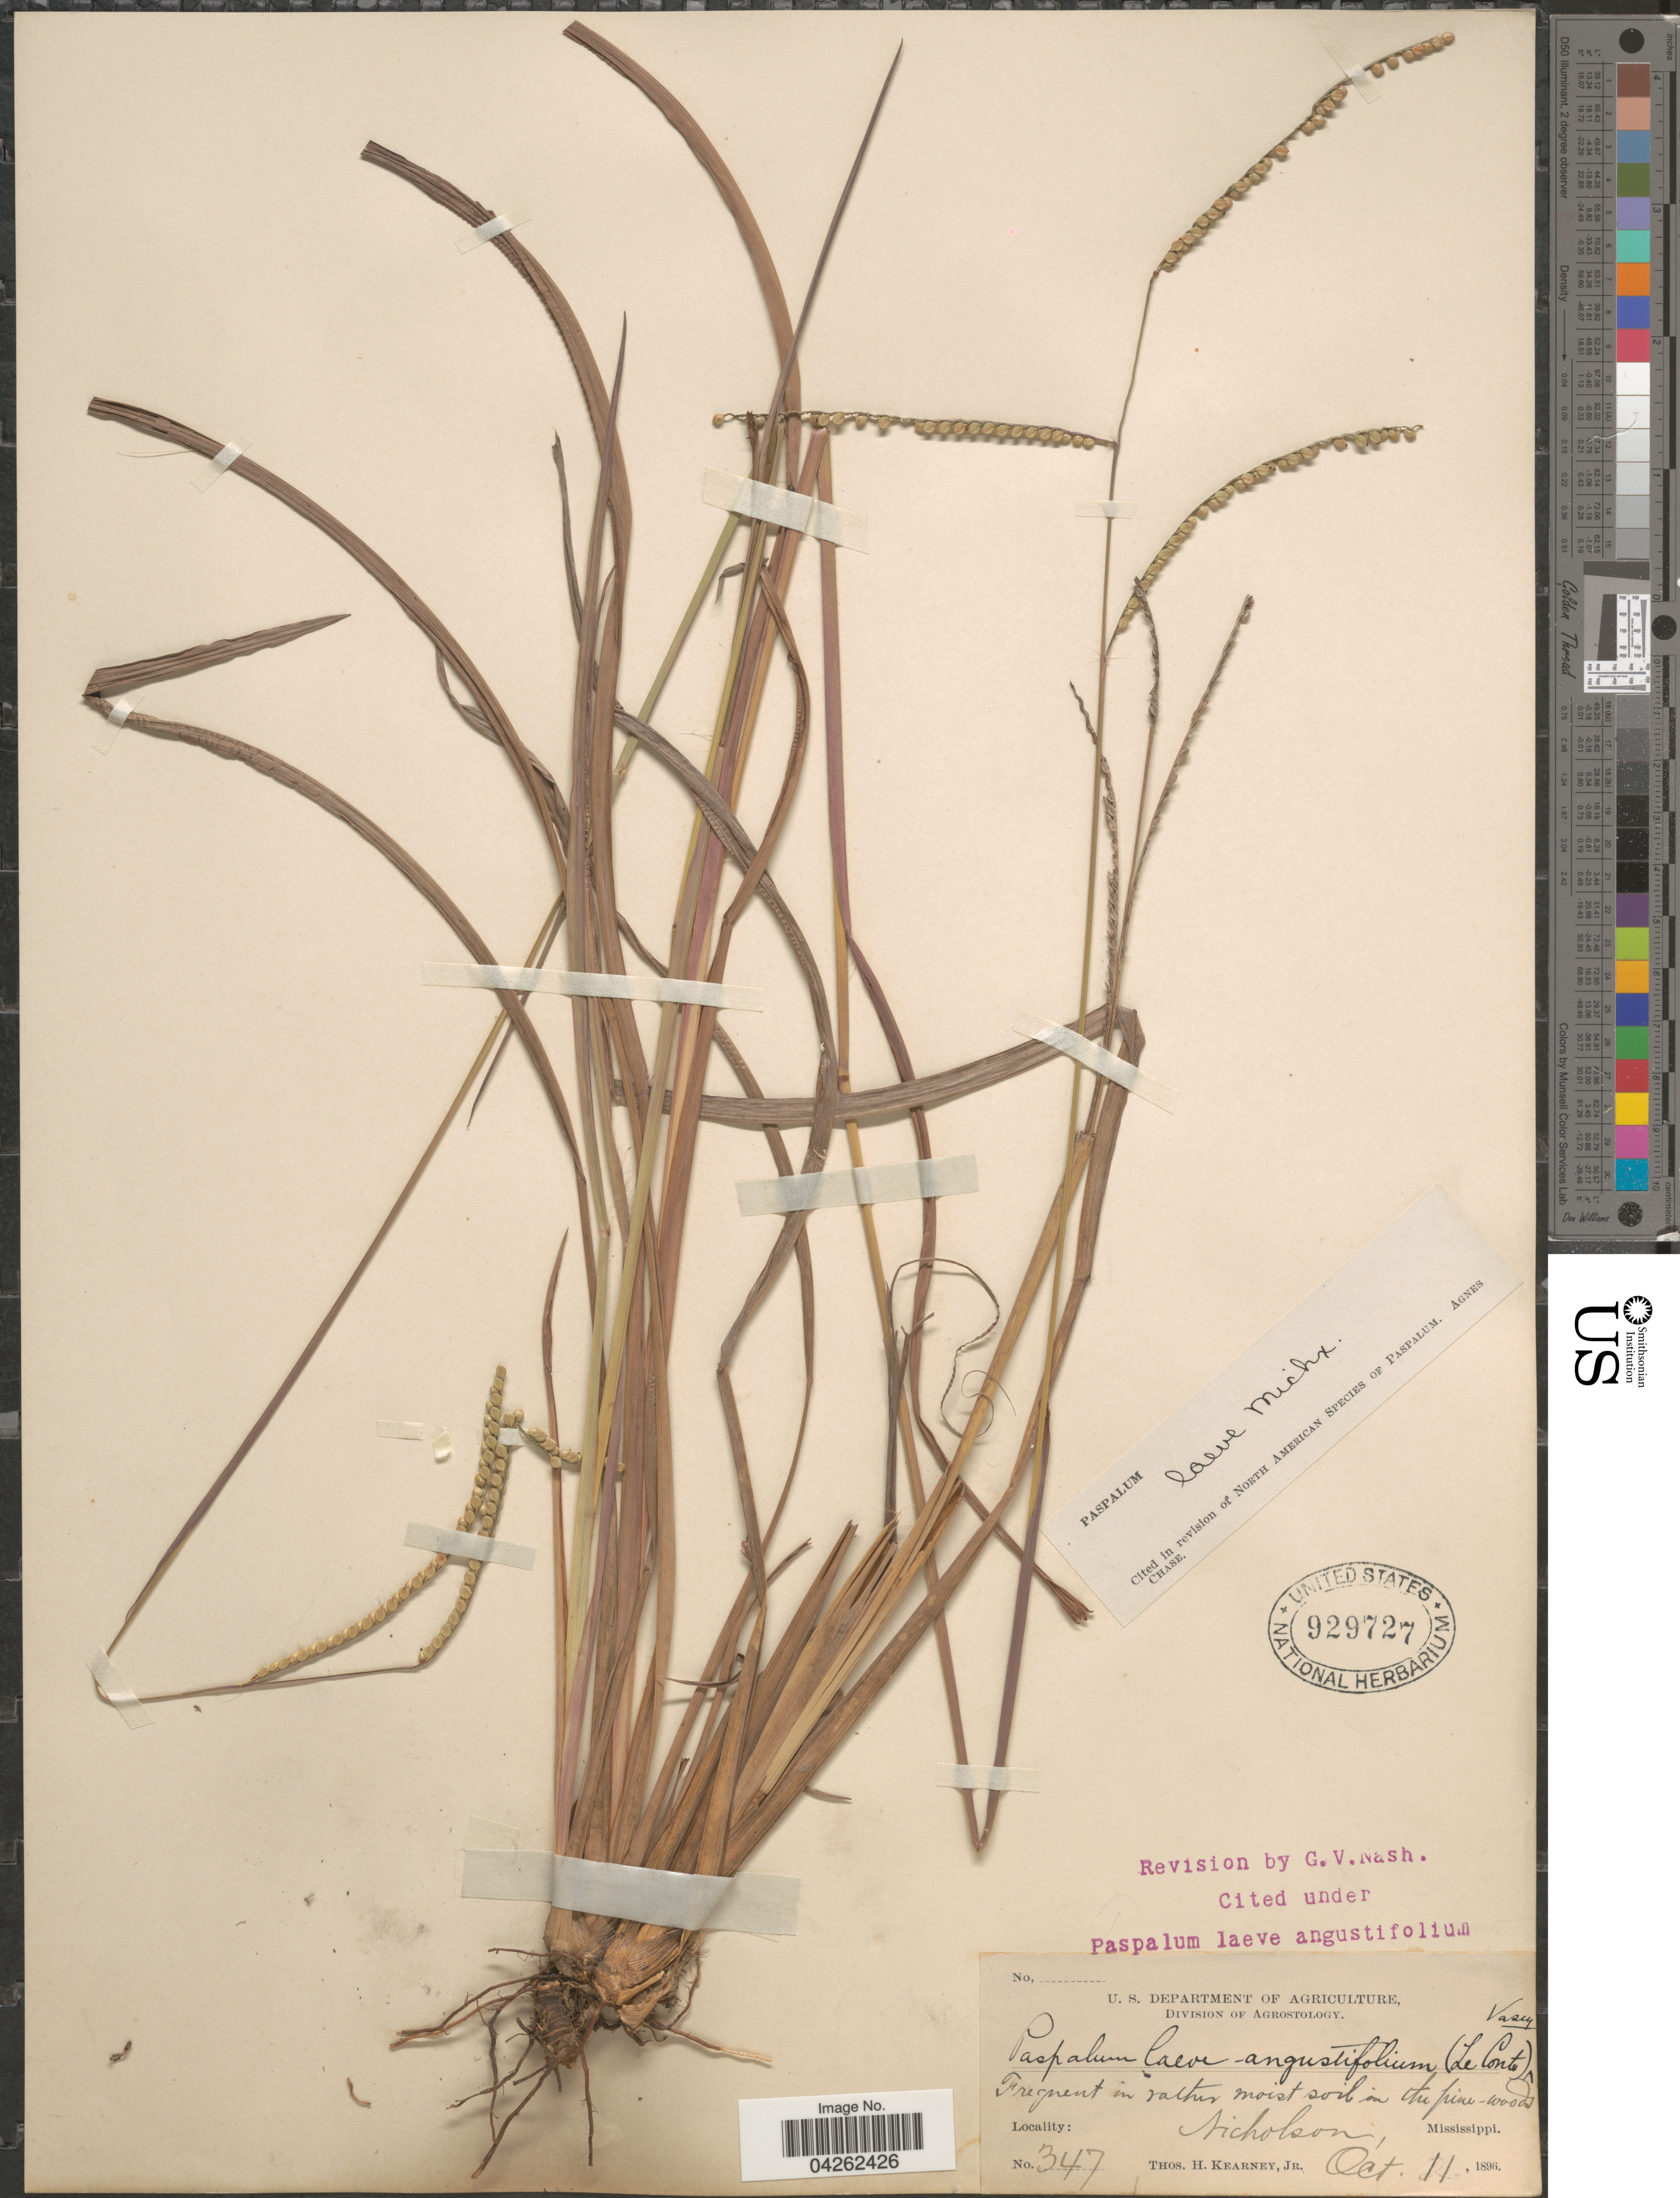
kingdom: Plantae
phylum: Tracheophyta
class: Liliopsida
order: Poales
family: Poaceae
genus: Paspalum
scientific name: Paspalum laeve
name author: Michx.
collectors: T. H. Kearney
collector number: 347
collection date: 1896-10-11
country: United States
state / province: Mississippi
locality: Nicholson.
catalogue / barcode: US 929727